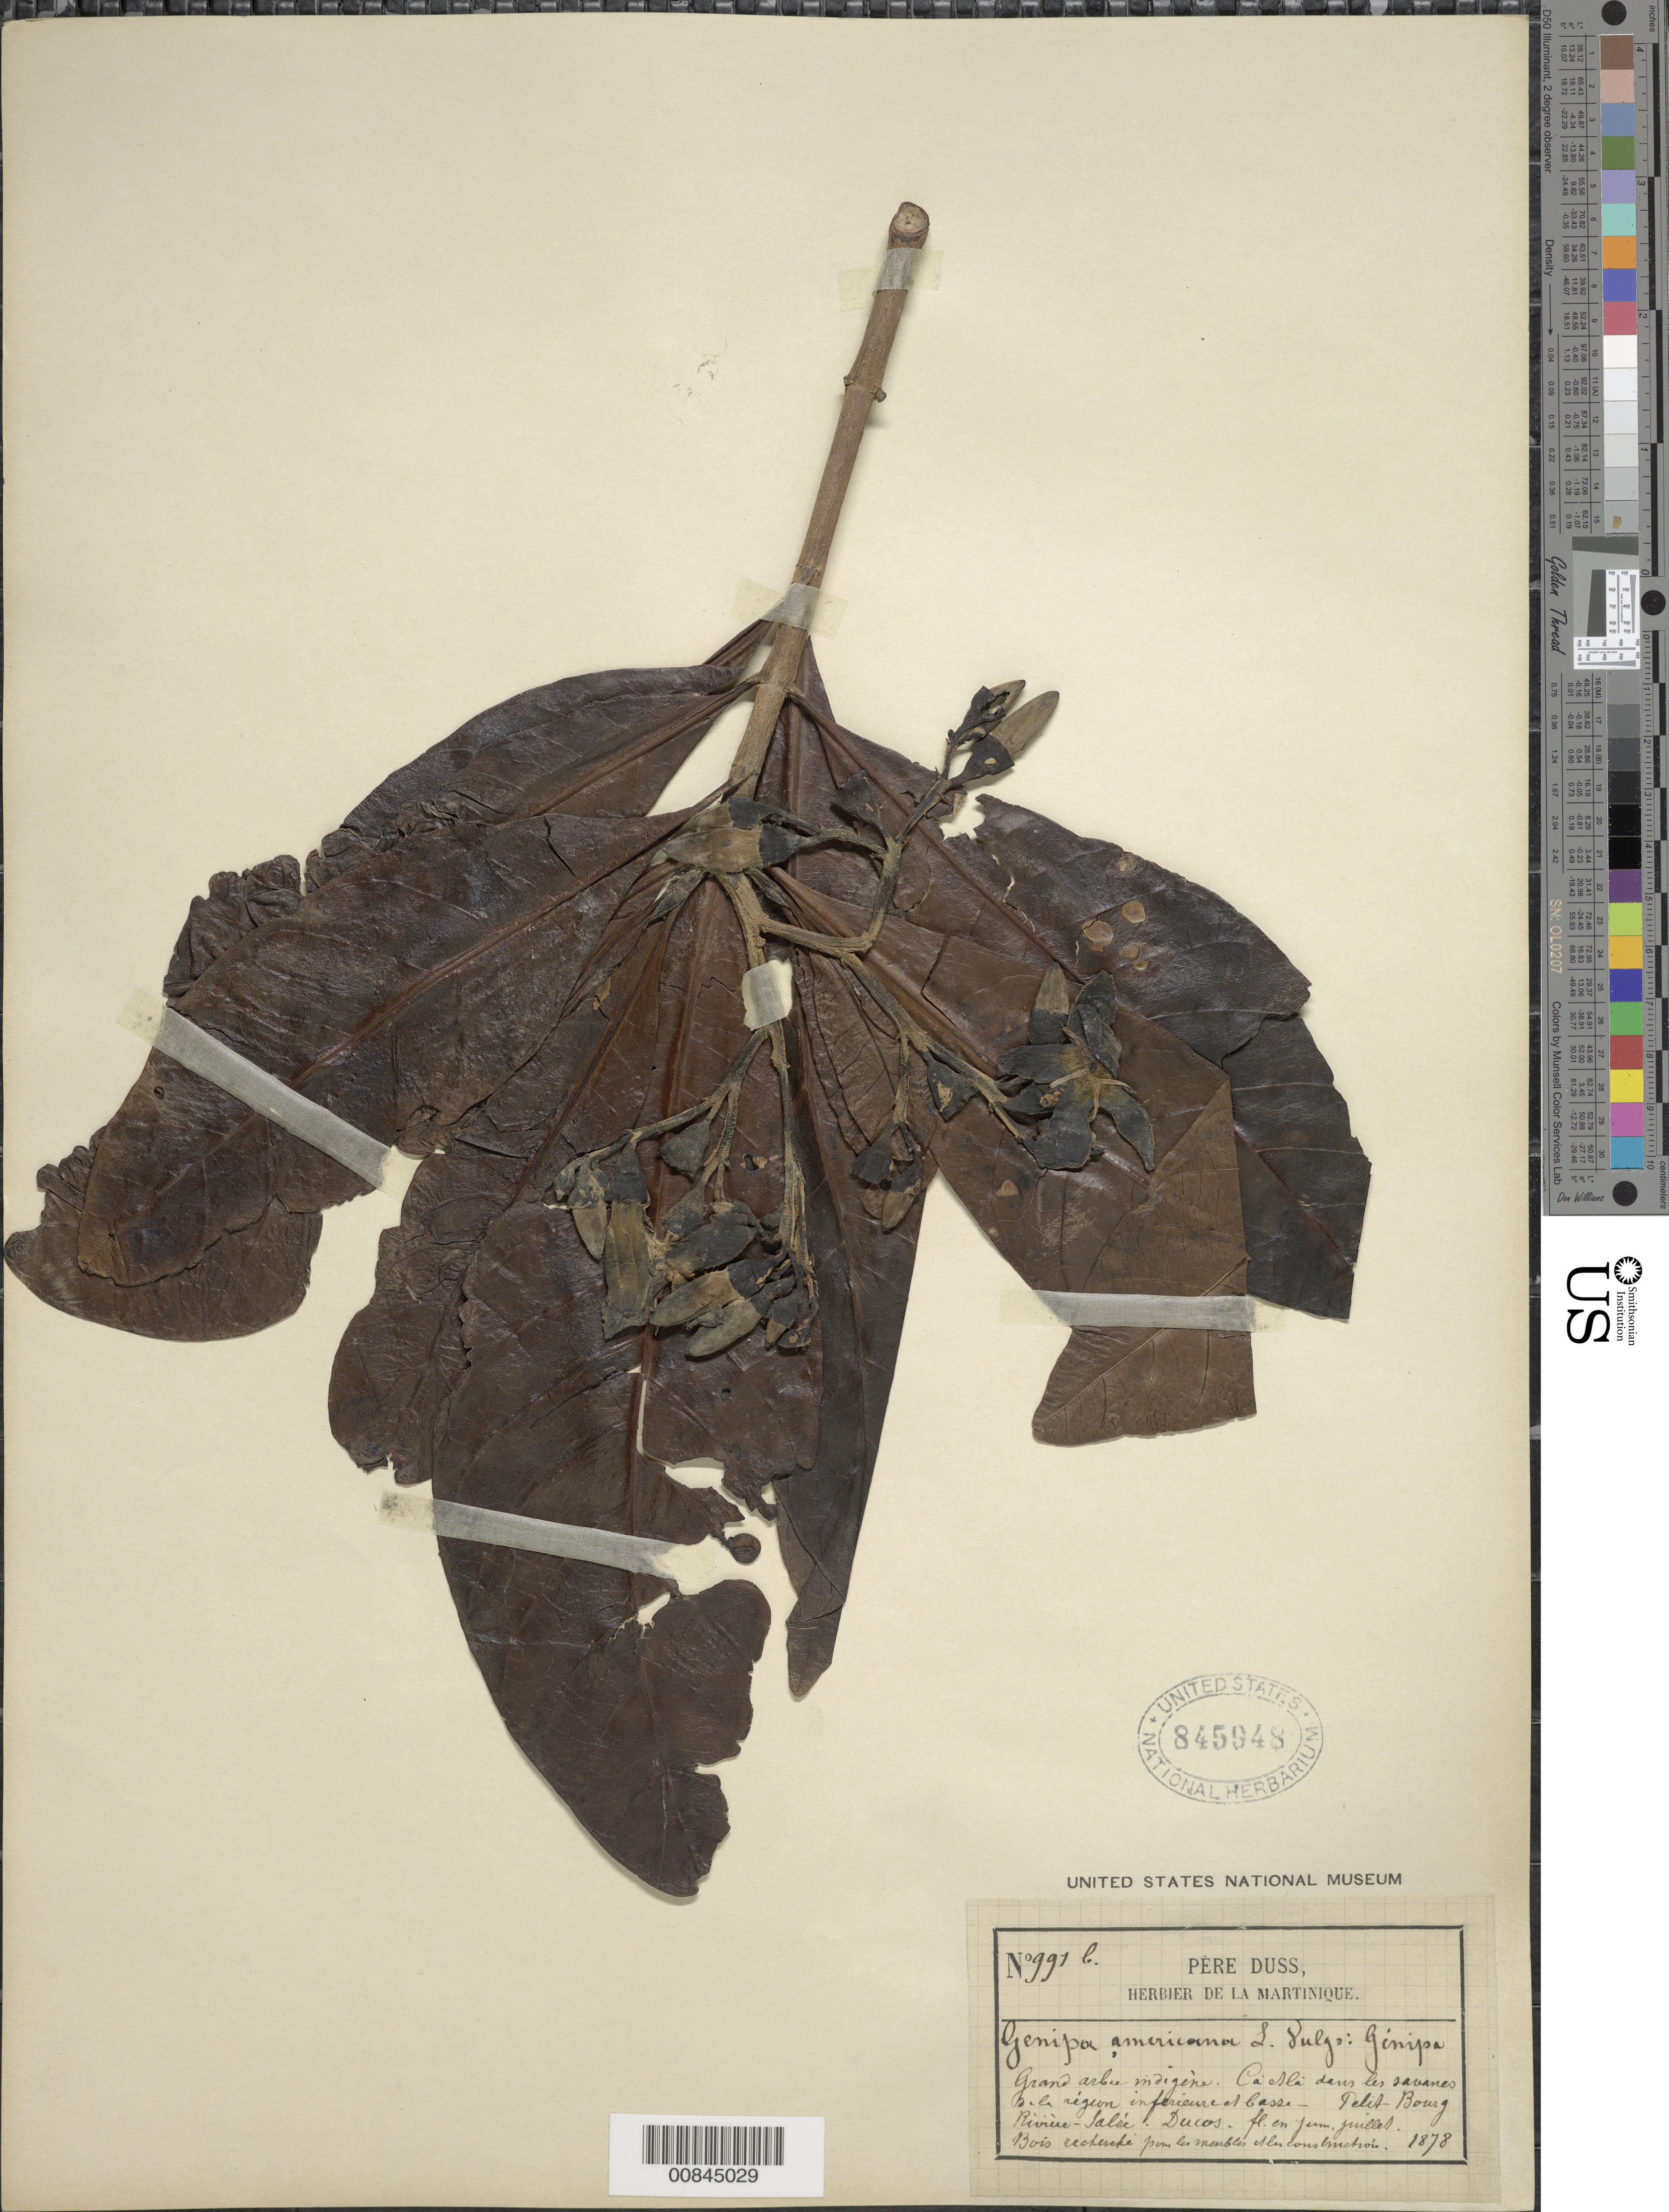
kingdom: Plantae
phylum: Tracheophyta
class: Magnoliopsida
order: Gentianales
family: Rubiaceae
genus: Genipa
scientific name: Genipa americana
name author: L.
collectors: Père Duss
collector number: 991 b.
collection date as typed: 1878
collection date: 1878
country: Martinique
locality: Petit-Bourg, Rivière-Salée. Ducos.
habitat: Dans les savanes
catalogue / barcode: US 845948